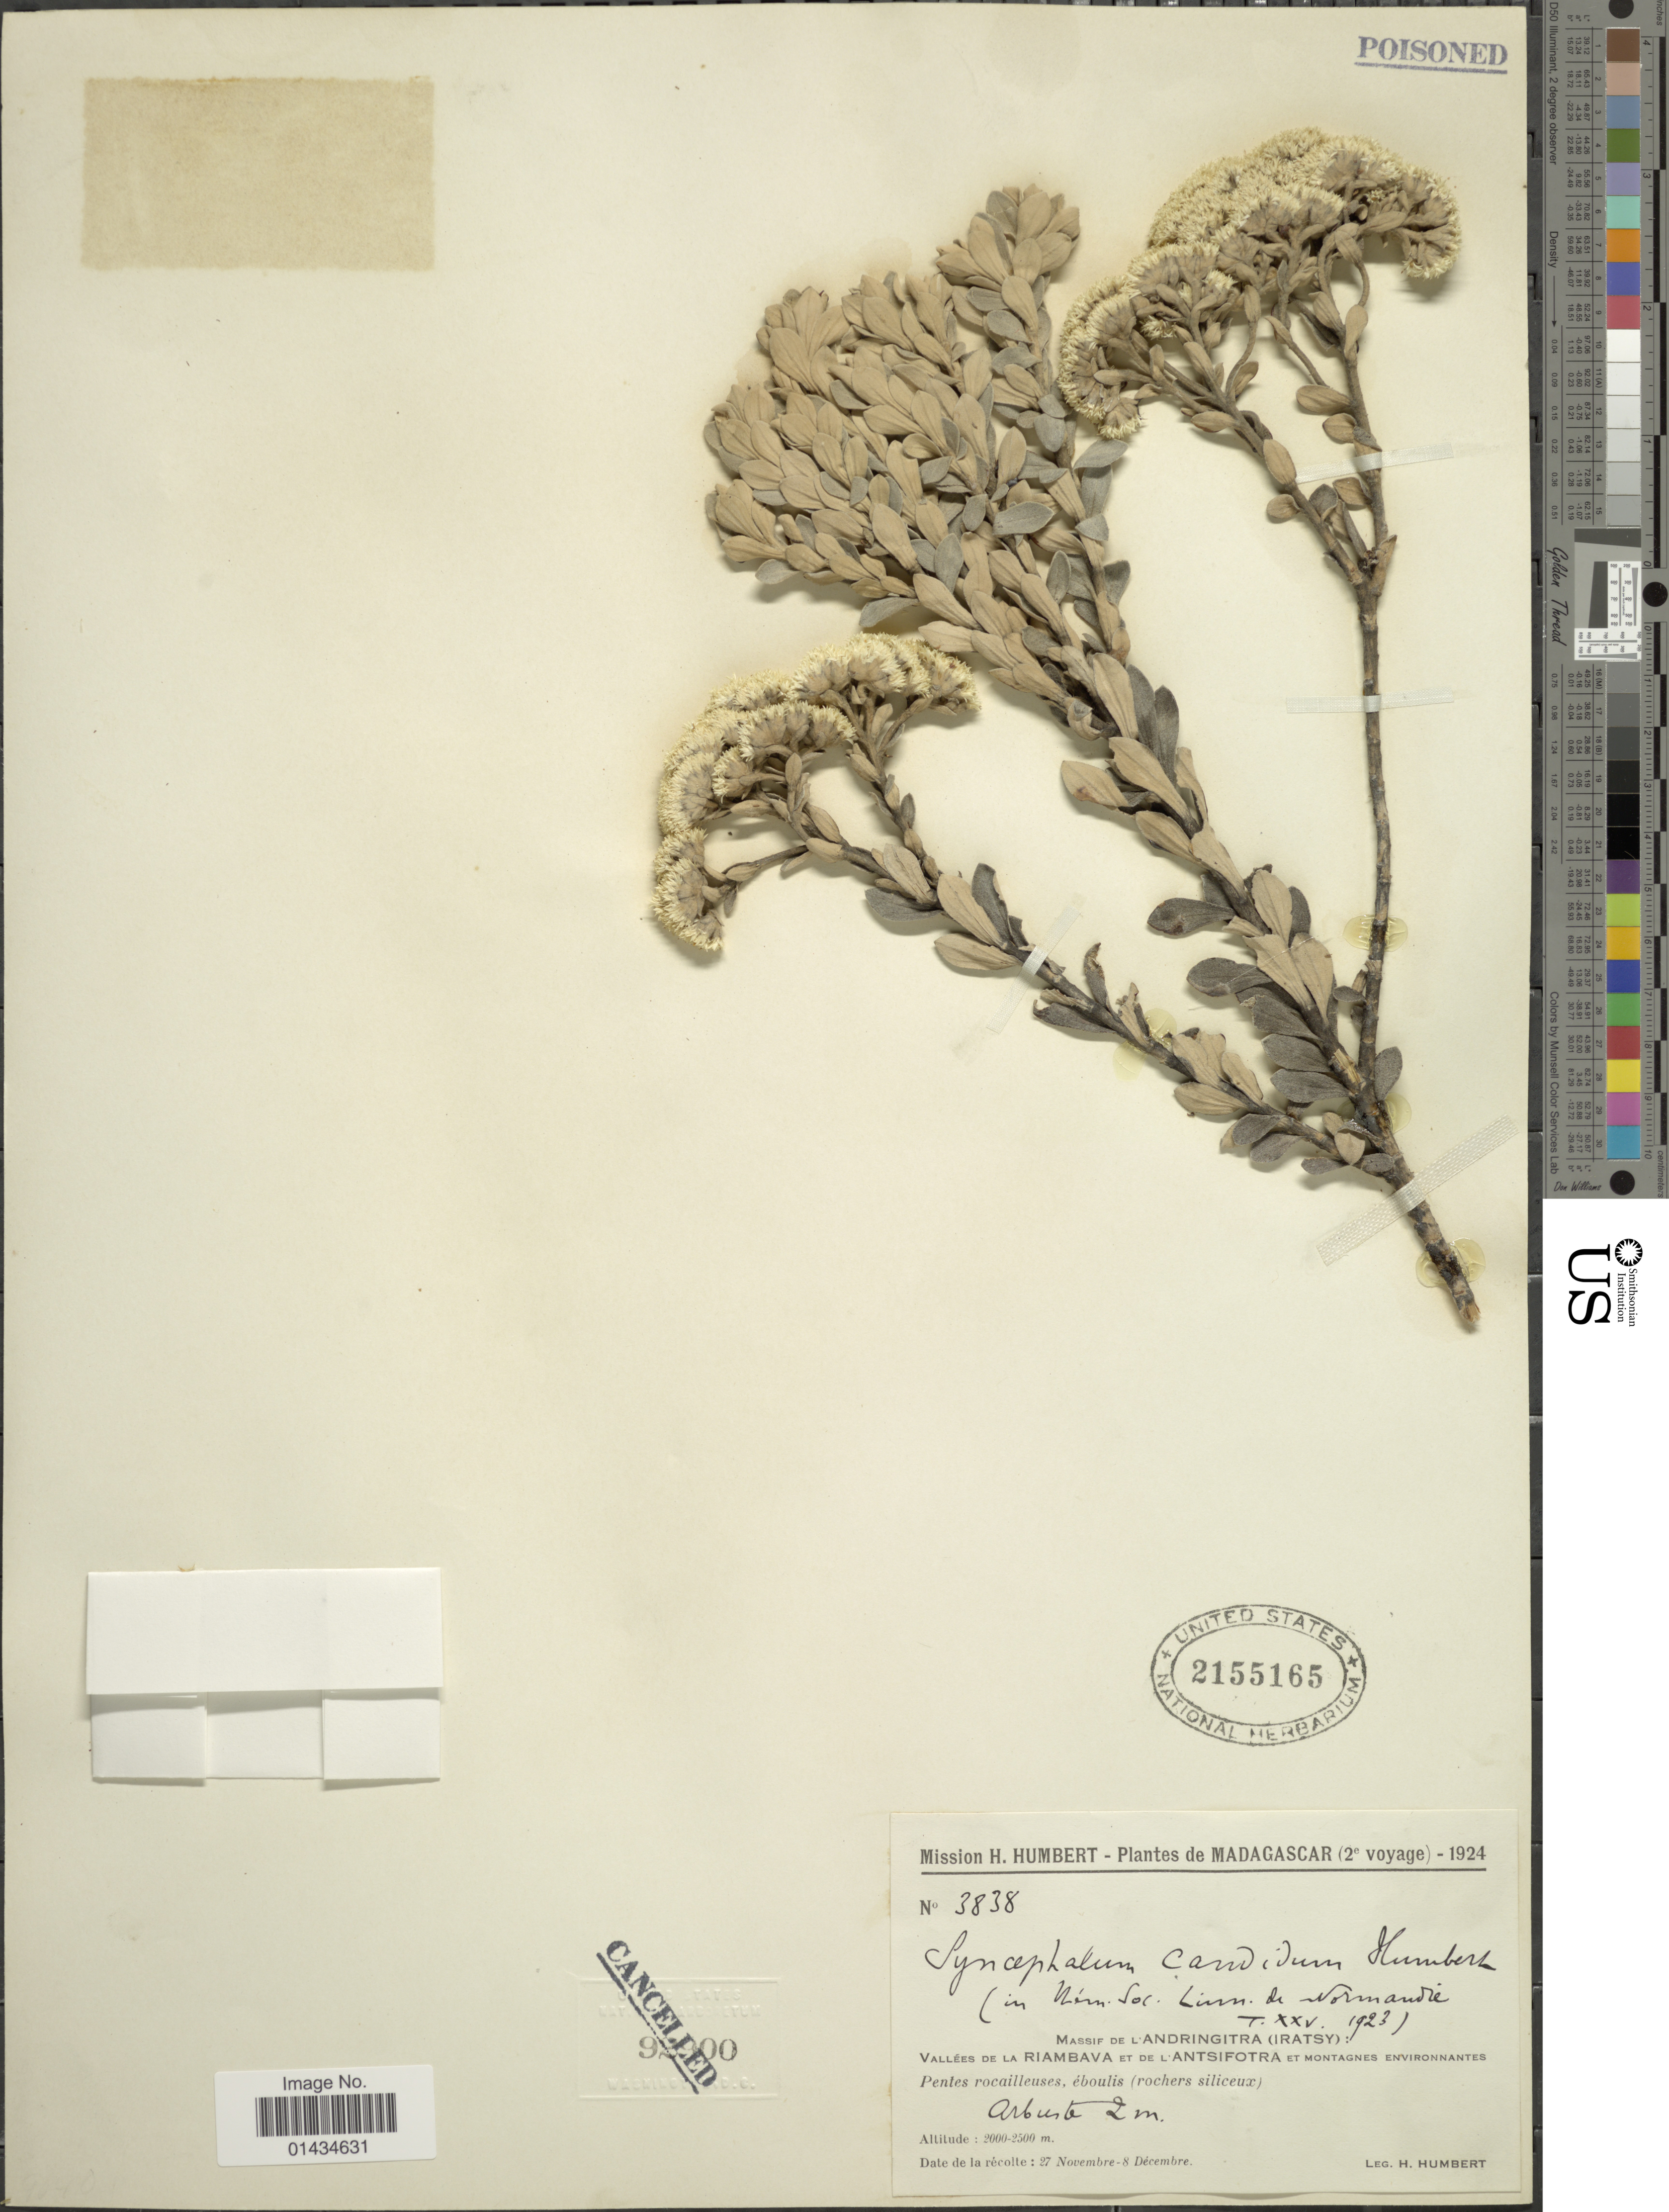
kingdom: Plantae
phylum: Tracheophyta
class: Magnoliopsida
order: Asterales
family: Asteraceae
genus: Syncephalum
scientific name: Syncephalum candidum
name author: Humbert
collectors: H. Humbert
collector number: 3838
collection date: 1924-11-27/1924-12-08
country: Madagascar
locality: Madagascar (2e voyage) massif de l'Andringitra (Iratsy) vallées de la Riambava et de l'Antisifotra et Montagnes environnantes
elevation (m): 2000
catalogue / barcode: US 2155165